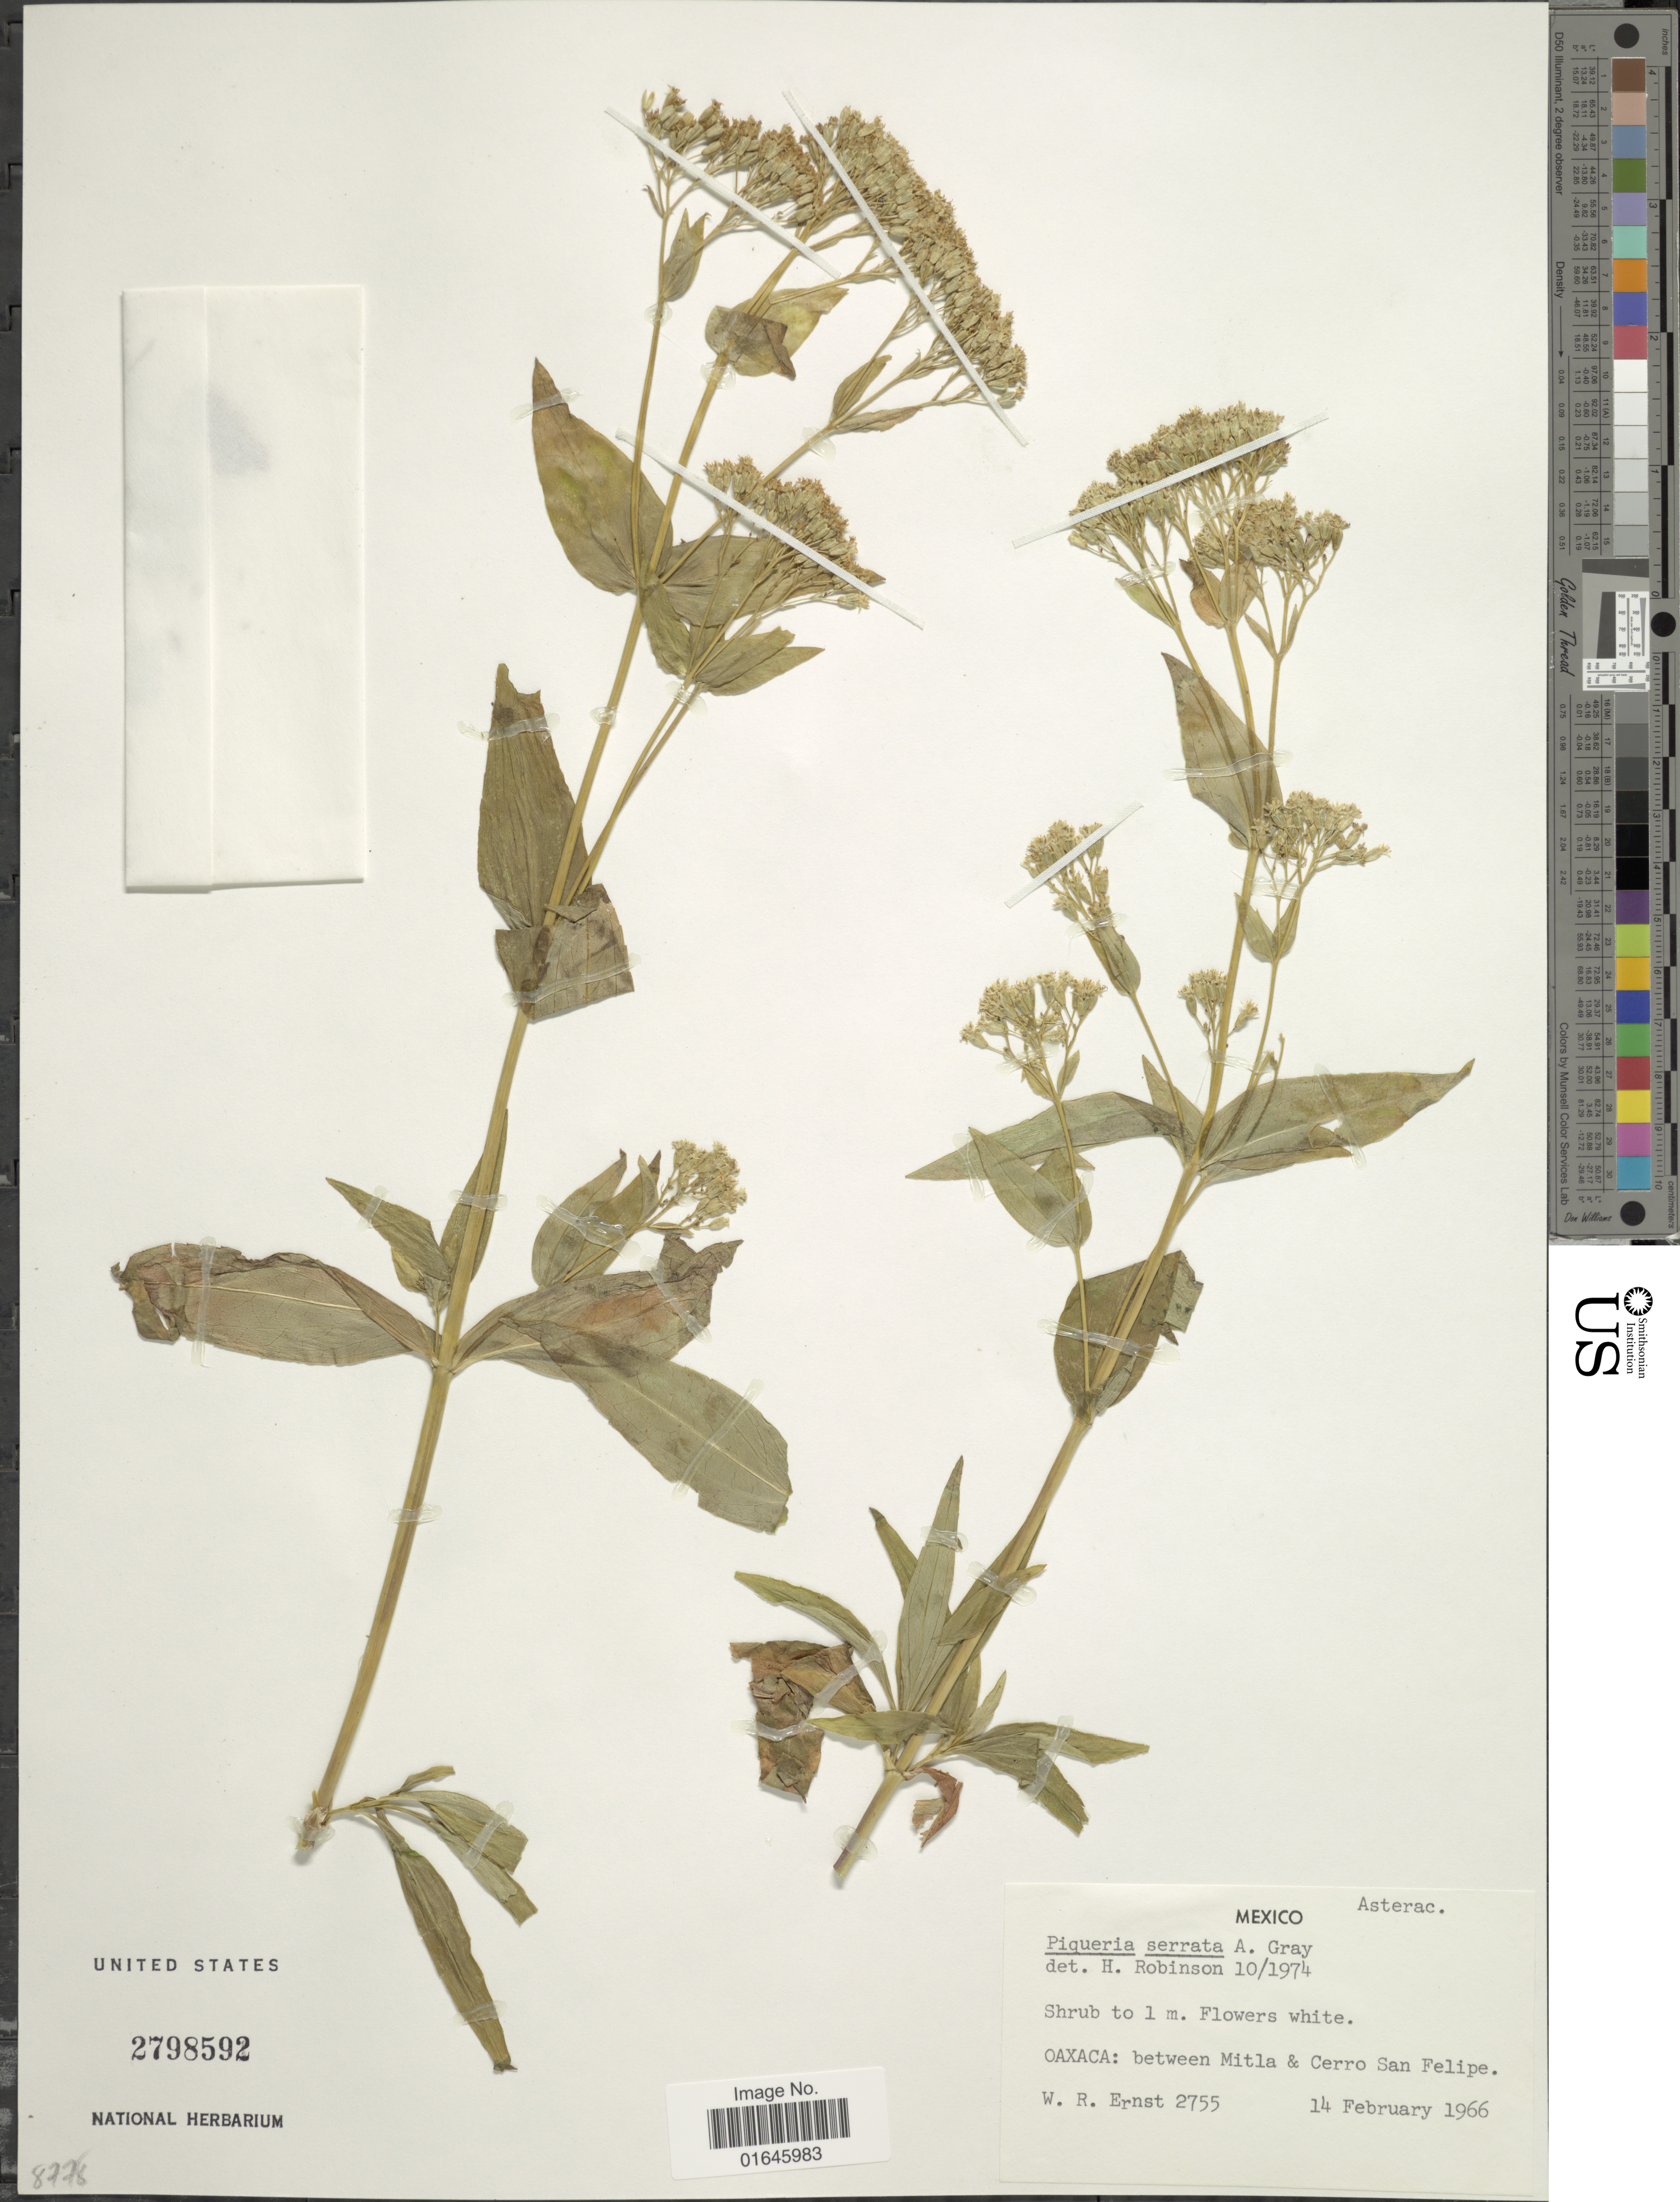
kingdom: Plantae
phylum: Tracheophyta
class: Magnoliopsida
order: Asterales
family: Asteraceae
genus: Piqueria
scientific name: Piqueria serrata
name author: A. Gray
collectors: W. R. Ernst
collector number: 2755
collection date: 1966-02-14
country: Mexico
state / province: Oaxaca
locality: Between Mitla & Cerro San Felipe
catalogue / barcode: US 2798592